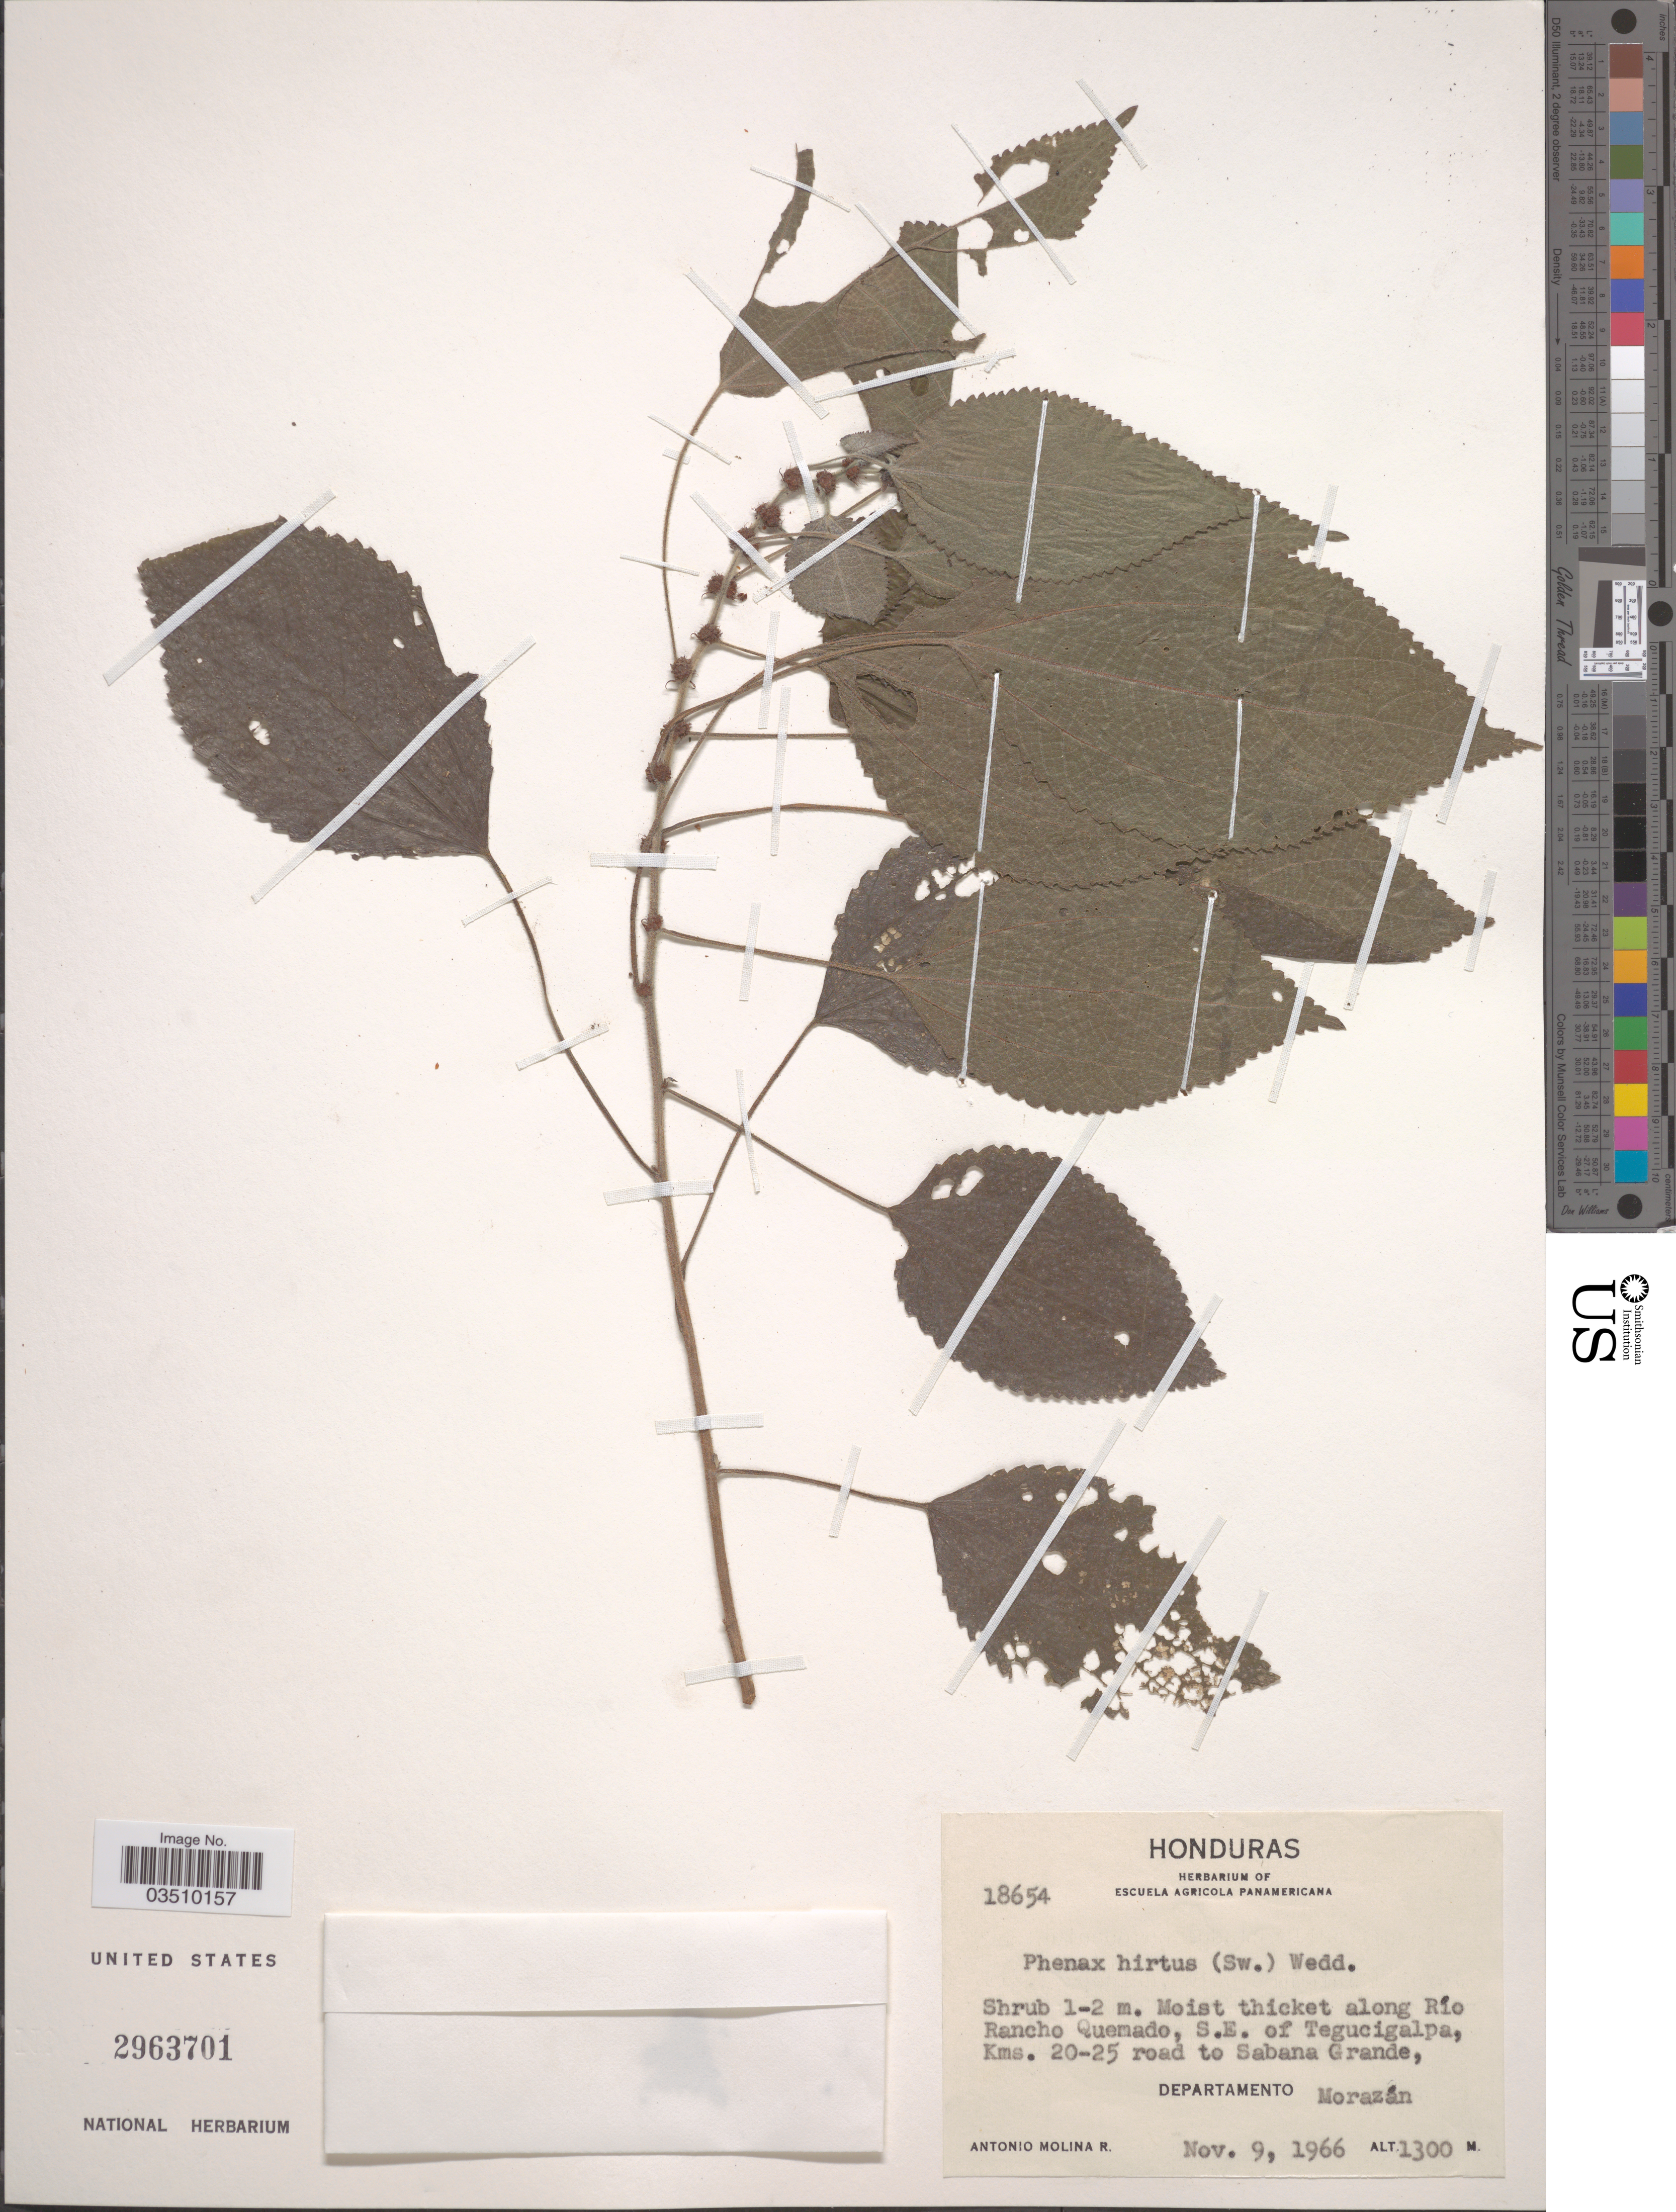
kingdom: Plantae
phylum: Tracheophyta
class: Magnoliopsida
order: Rosales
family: Urticaceae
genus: Phenax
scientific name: Phenax hirtus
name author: (Sw.) Wedd.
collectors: A. Molina R.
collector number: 18654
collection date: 1966-11-09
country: Honduras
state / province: Fco. Morazán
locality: Moist thicket along Río Rancho Quemado, S.E. of Tegucigalpa, Kms. 20-25 road to Sabana Grande, Departamento Morazán.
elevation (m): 1300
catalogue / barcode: US 2963701